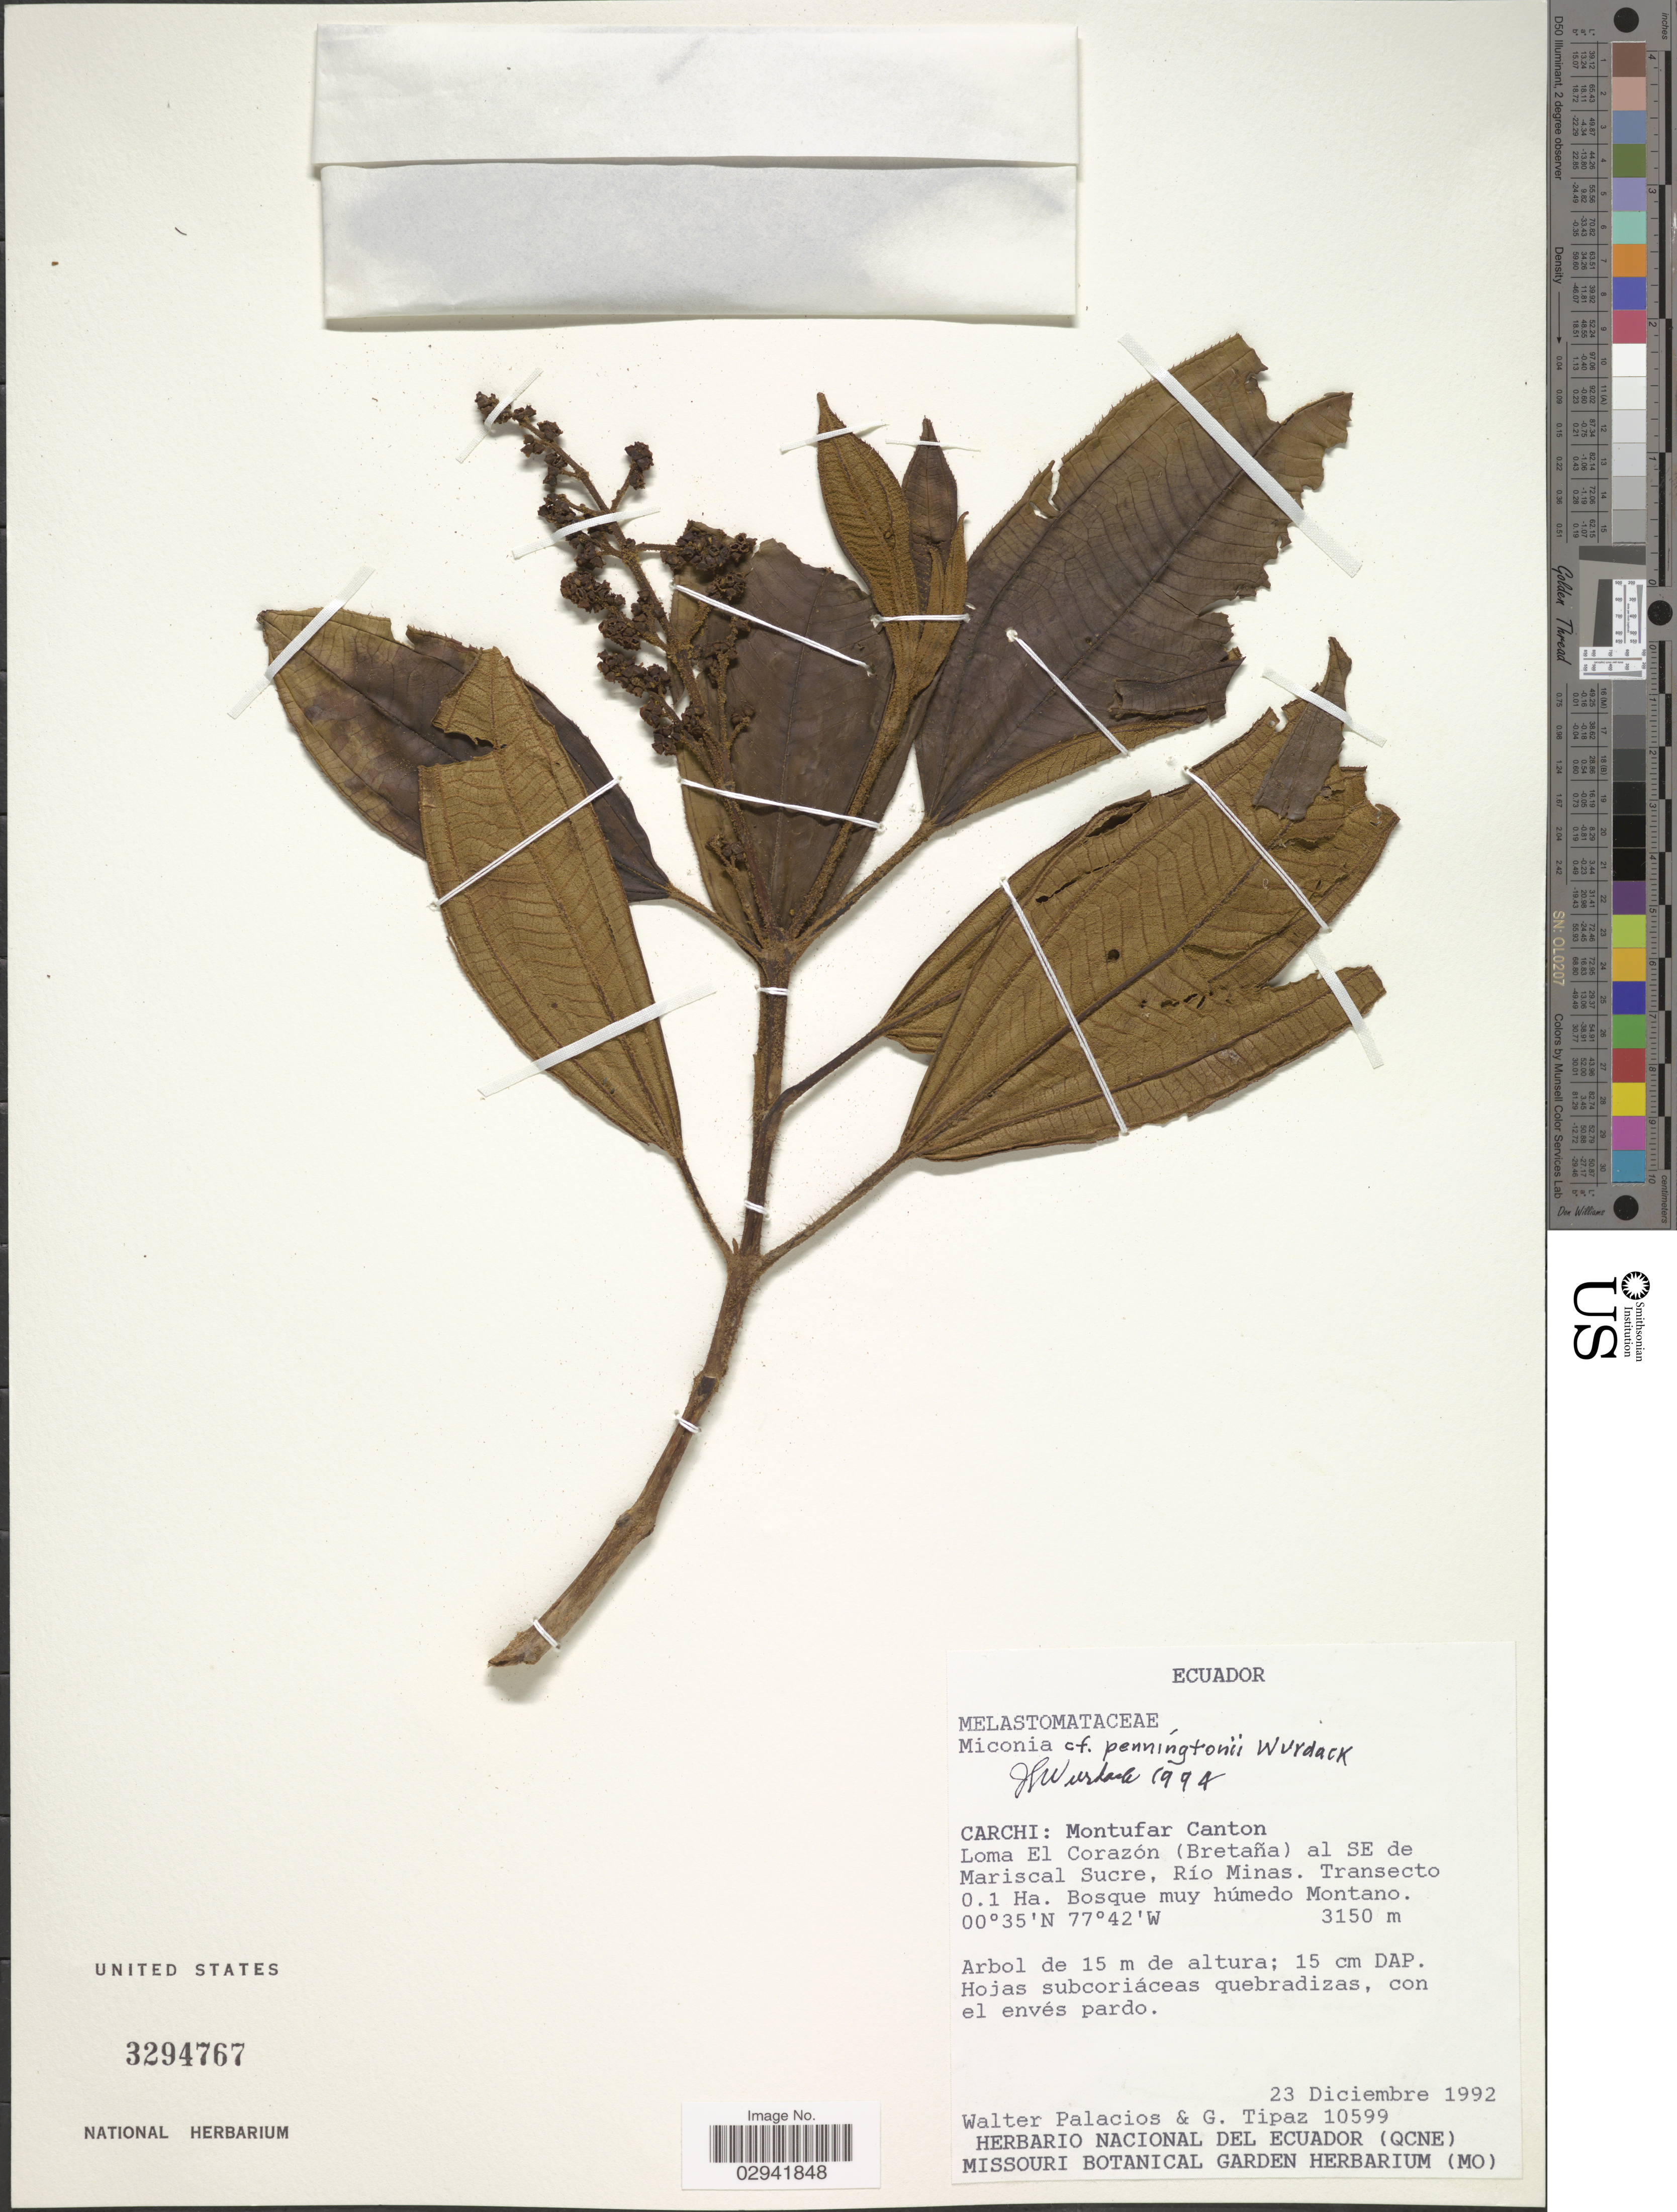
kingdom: Plantae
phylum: Tracheophyta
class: Magnoliopsida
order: Myrtales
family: Melastomataceae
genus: Miconia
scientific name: Miconia penningtonii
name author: Wurdack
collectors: W. Palacios & G. Tipaz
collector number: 10599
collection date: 1992-12-23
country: Ecuador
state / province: Carchi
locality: Montufar Canton. Loma El Corazón (Bretaña) al Se de Mariscal Sucre, Río Minas.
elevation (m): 3150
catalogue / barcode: US 3294767